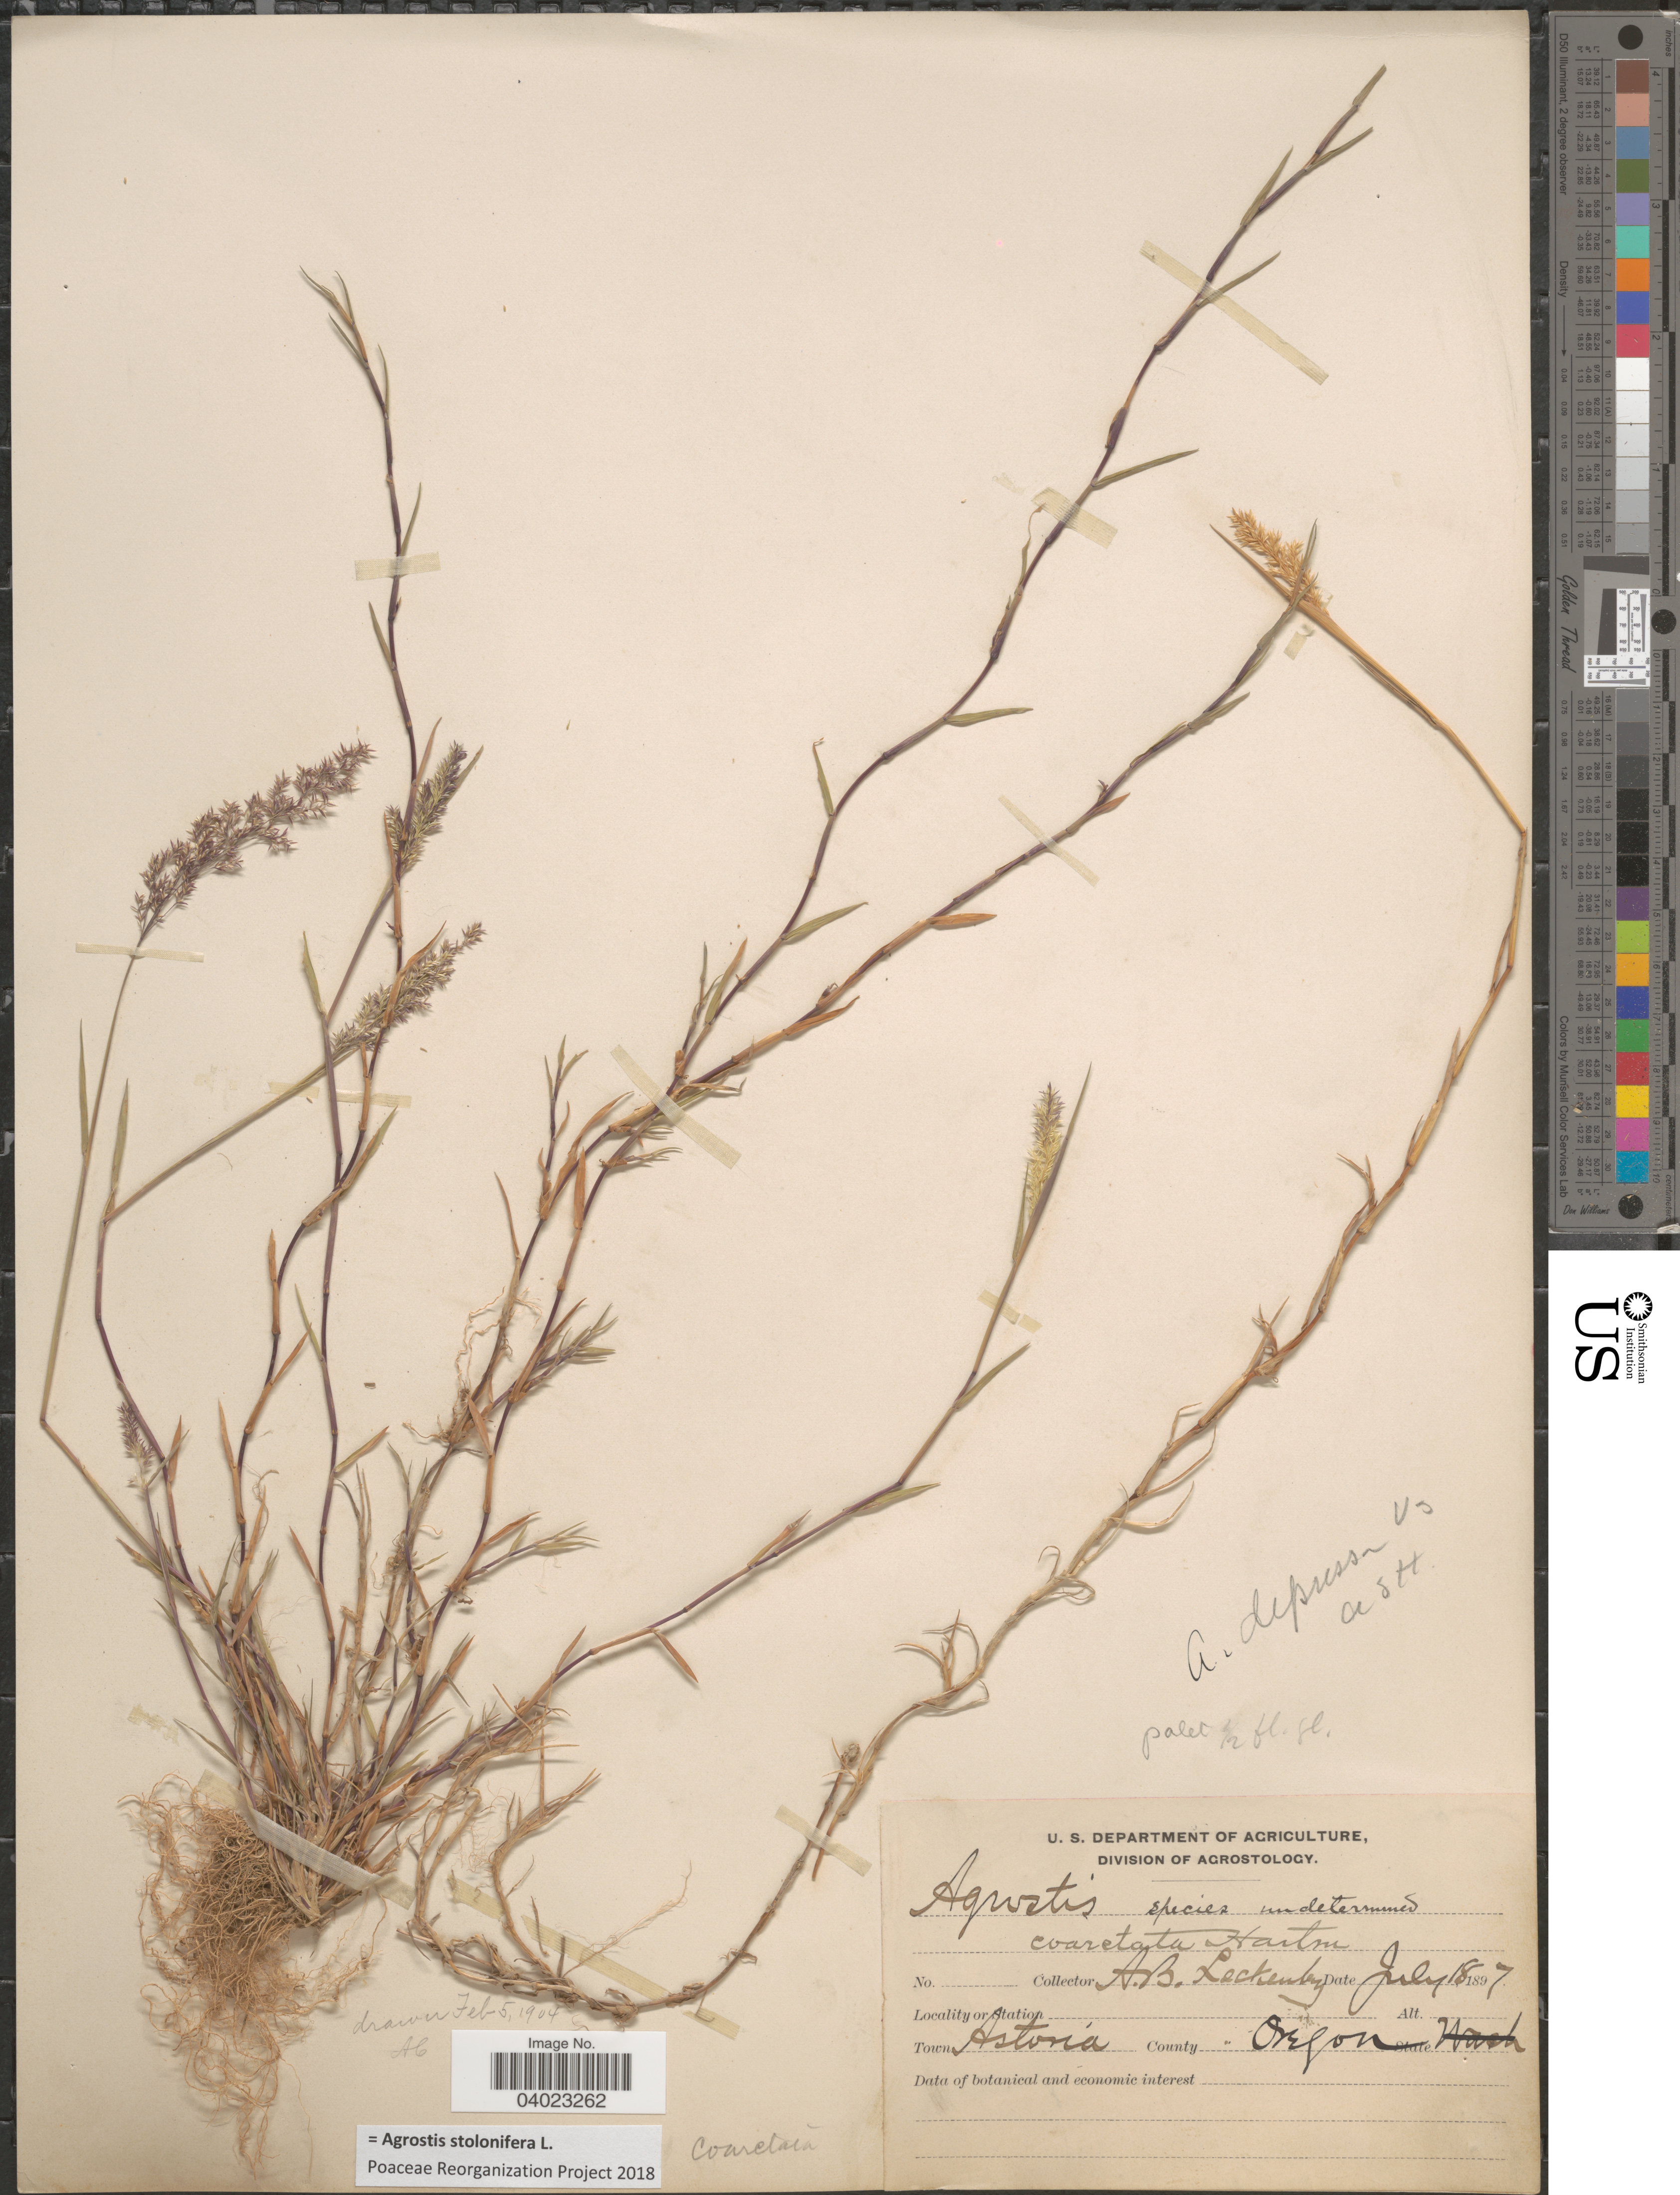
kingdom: Plantae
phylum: Tracheophyta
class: Liliopsida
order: Poales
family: Poaceae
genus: Agrostis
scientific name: Agrostis stolonifera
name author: L.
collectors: A. Leckenby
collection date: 1897-07-18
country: United States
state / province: Oregon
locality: Town Astoria.